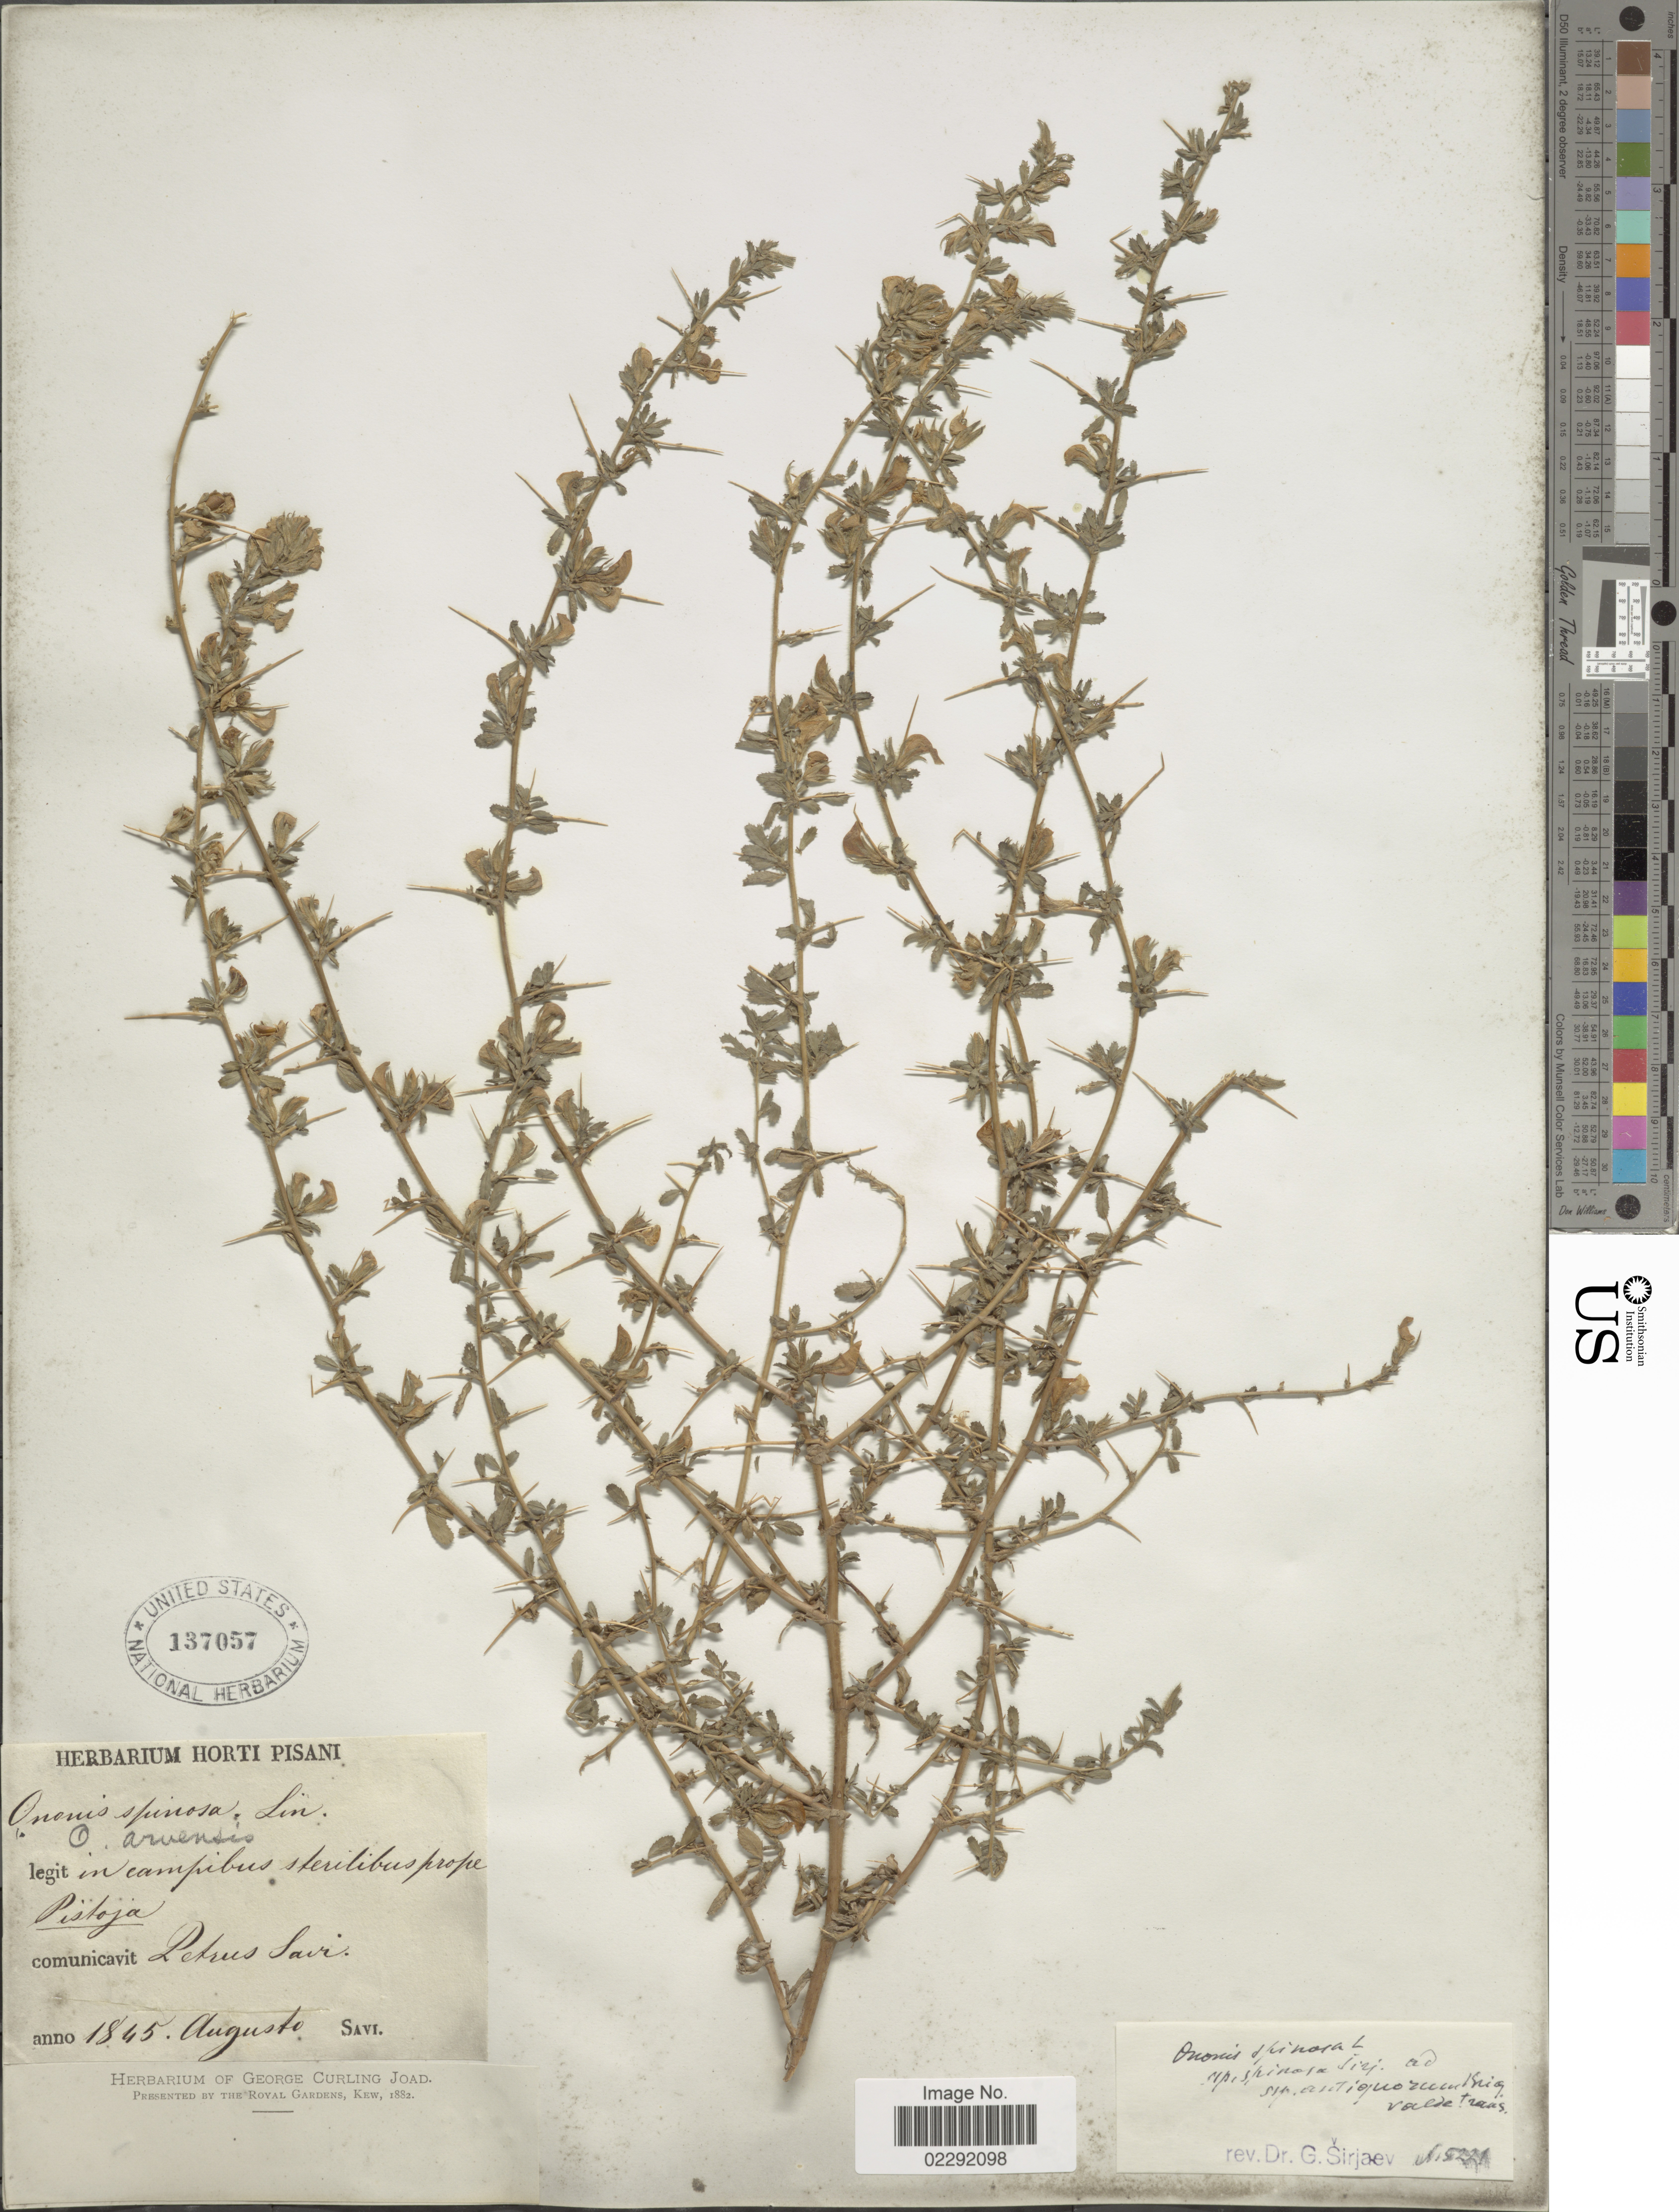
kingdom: Plantae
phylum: Tracheophyta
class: Magnoliopsida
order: Fabales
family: Fabaceae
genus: Ononis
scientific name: Ononis spinosa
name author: L.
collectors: G. Savi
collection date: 1845-08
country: Italy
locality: In campibus sterilibus prope Pistoja. [interpreted]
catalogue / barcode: US 137057